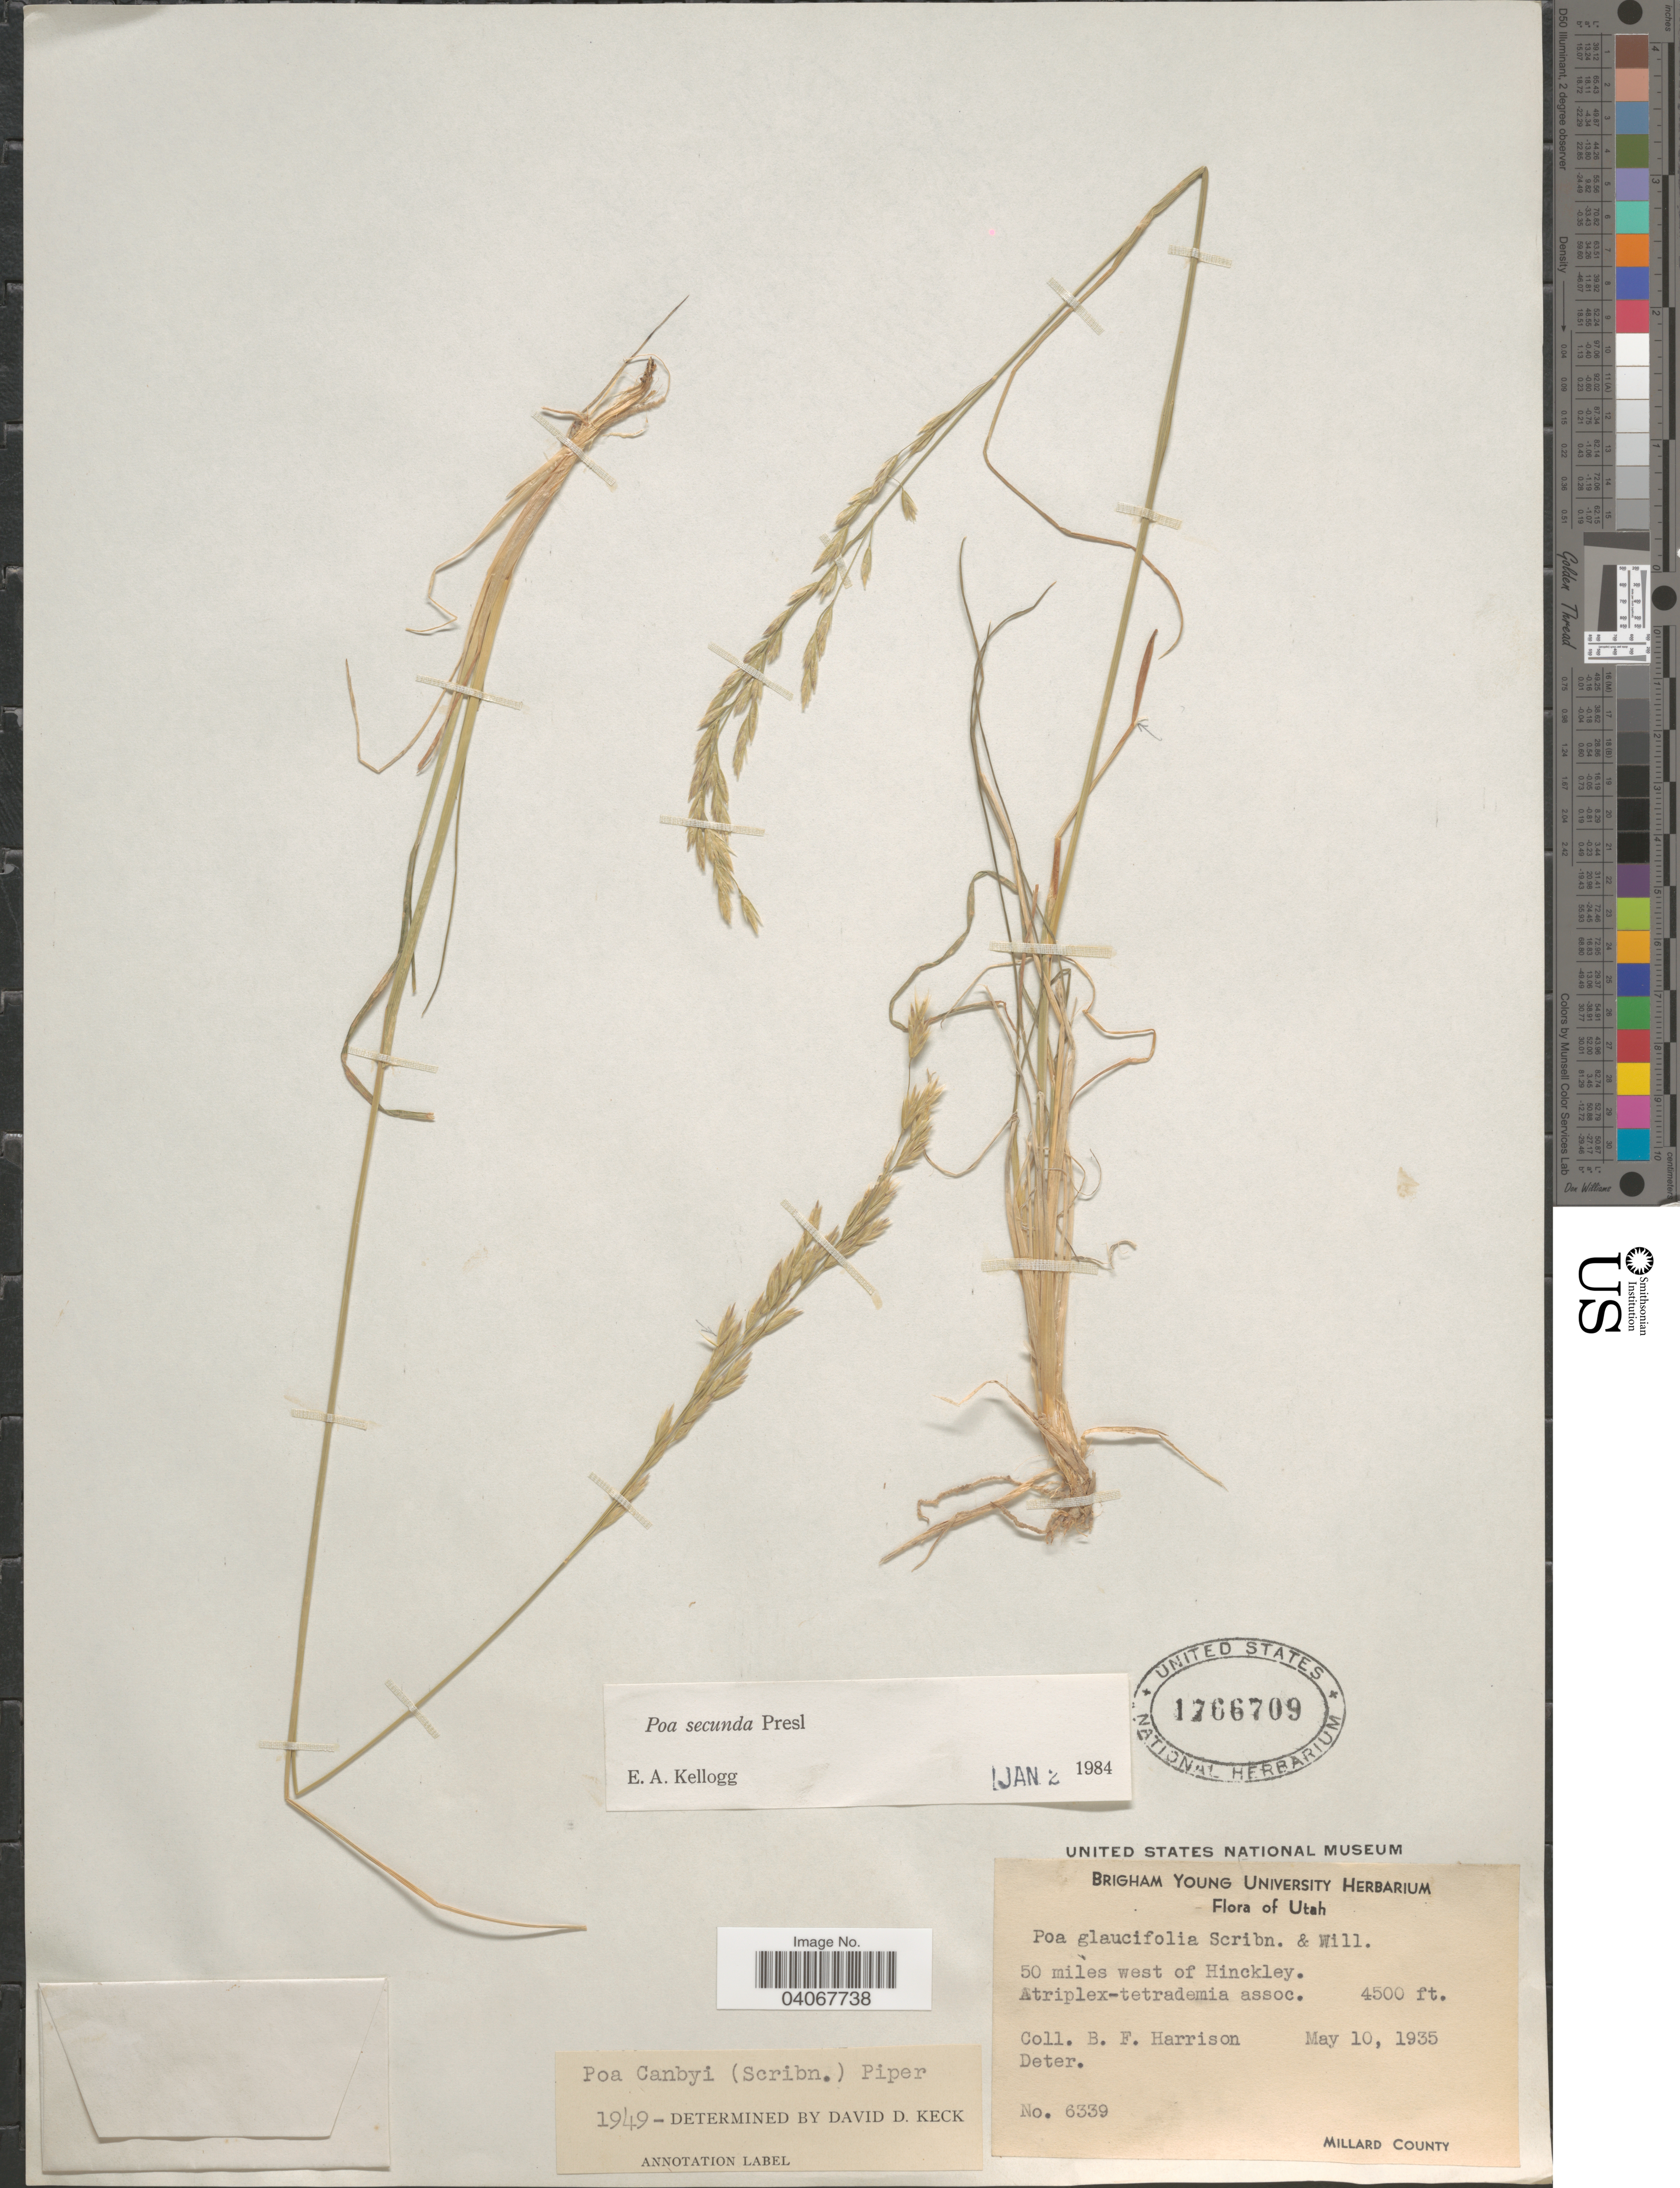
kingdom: Plantae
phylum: Tracheophyta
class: Liliopsida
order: Poales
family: Poaceae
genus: Poa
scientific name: Poa secunda subsp. secunda var. secunda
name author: J. Presl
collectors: B. F. Harrison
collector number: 6339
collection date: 1935-05-10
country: United States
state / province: Utah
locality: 50 miles west of Hinckley. Millard County.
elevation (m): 1372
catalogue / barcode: US 1766709